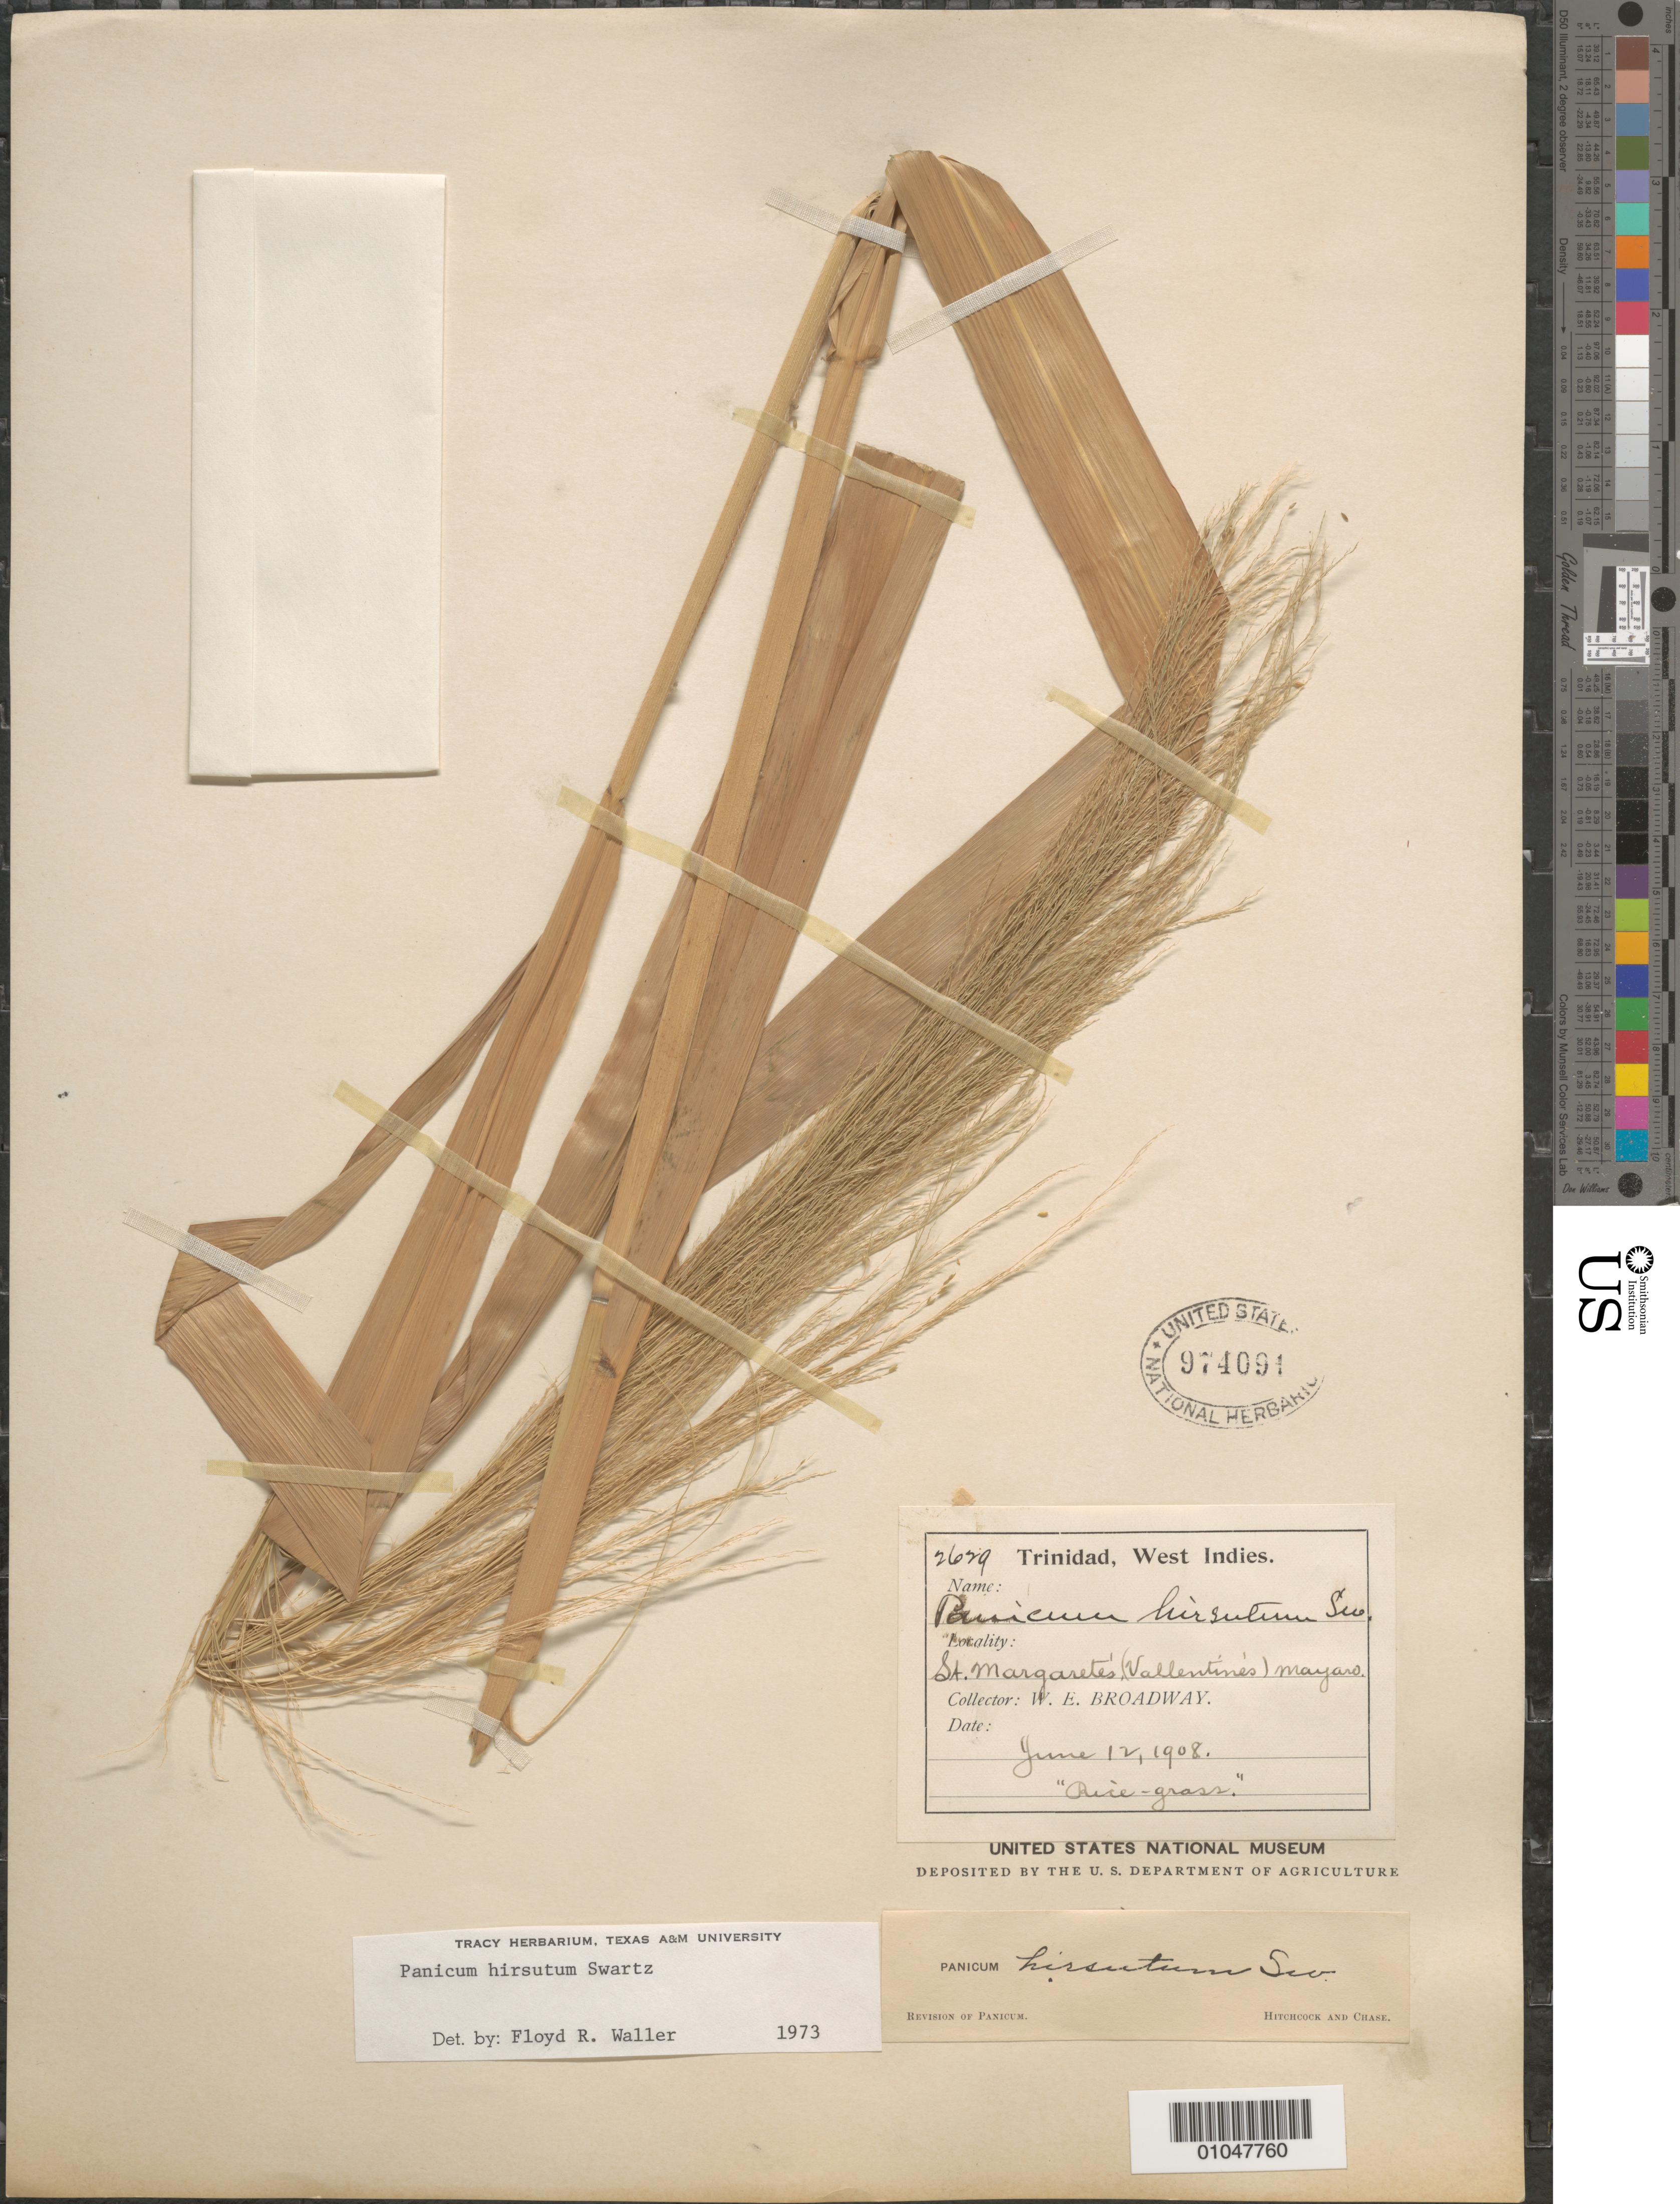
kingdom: Plantae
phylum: Tracheophyta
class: Liliopsida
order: Poales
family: Poaceae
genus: Panicum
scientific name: Panicum hirsutum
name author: Sw.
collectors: W. E. Broadway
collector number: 2679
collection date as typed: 12 Jun 1908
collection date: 1908-06-12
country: Trinidad and Tobago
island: Trinidad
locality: St. Margarets 9Vallentines) mayans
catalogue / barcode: US 974091